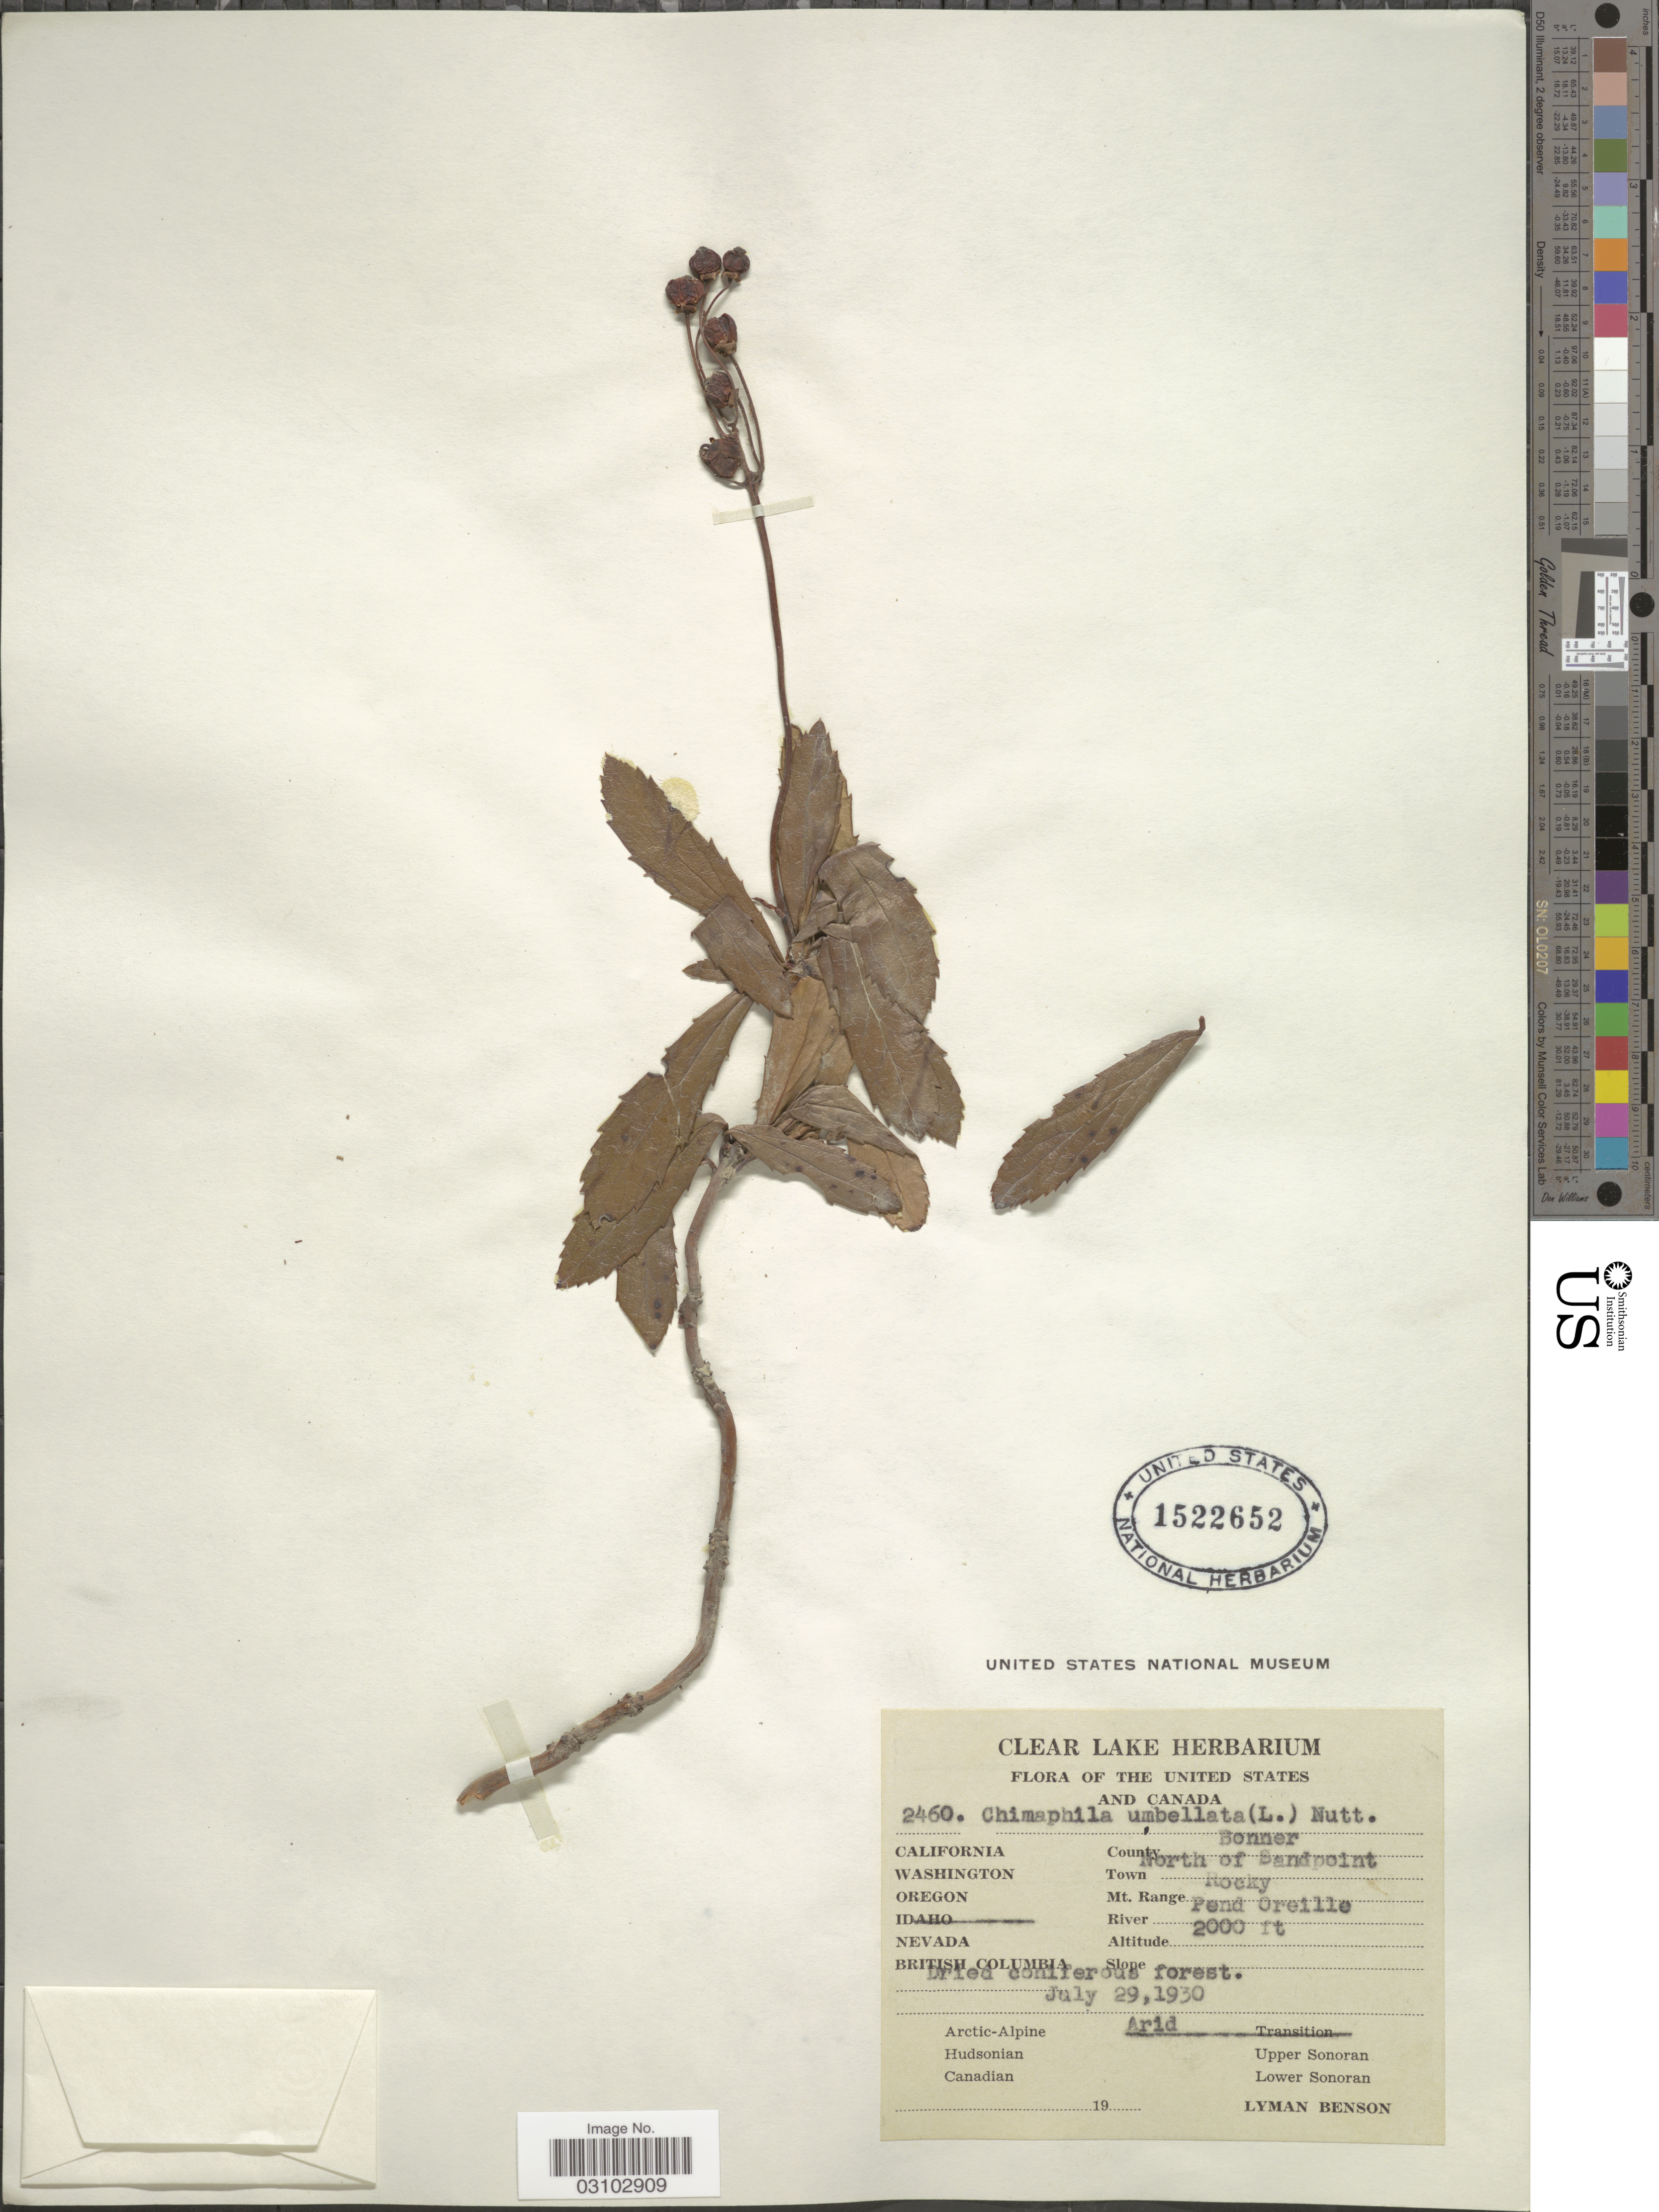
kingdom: Plantae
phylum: Tracheophyta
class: Magnoliopsida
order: Ericales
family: Ericaceae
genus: Chimaphila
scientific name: Chimaphila umbellata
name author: (L.) W.P.C. Barton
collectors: L. D. Benson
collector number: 2460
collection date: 1930-07-29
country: United States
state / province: Idaho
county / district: Bonner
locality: Town N of Sandpoint. Town Rocky, Mt. Range Pend Oreille River. Arid.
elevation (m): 610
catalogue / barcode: US 1522652